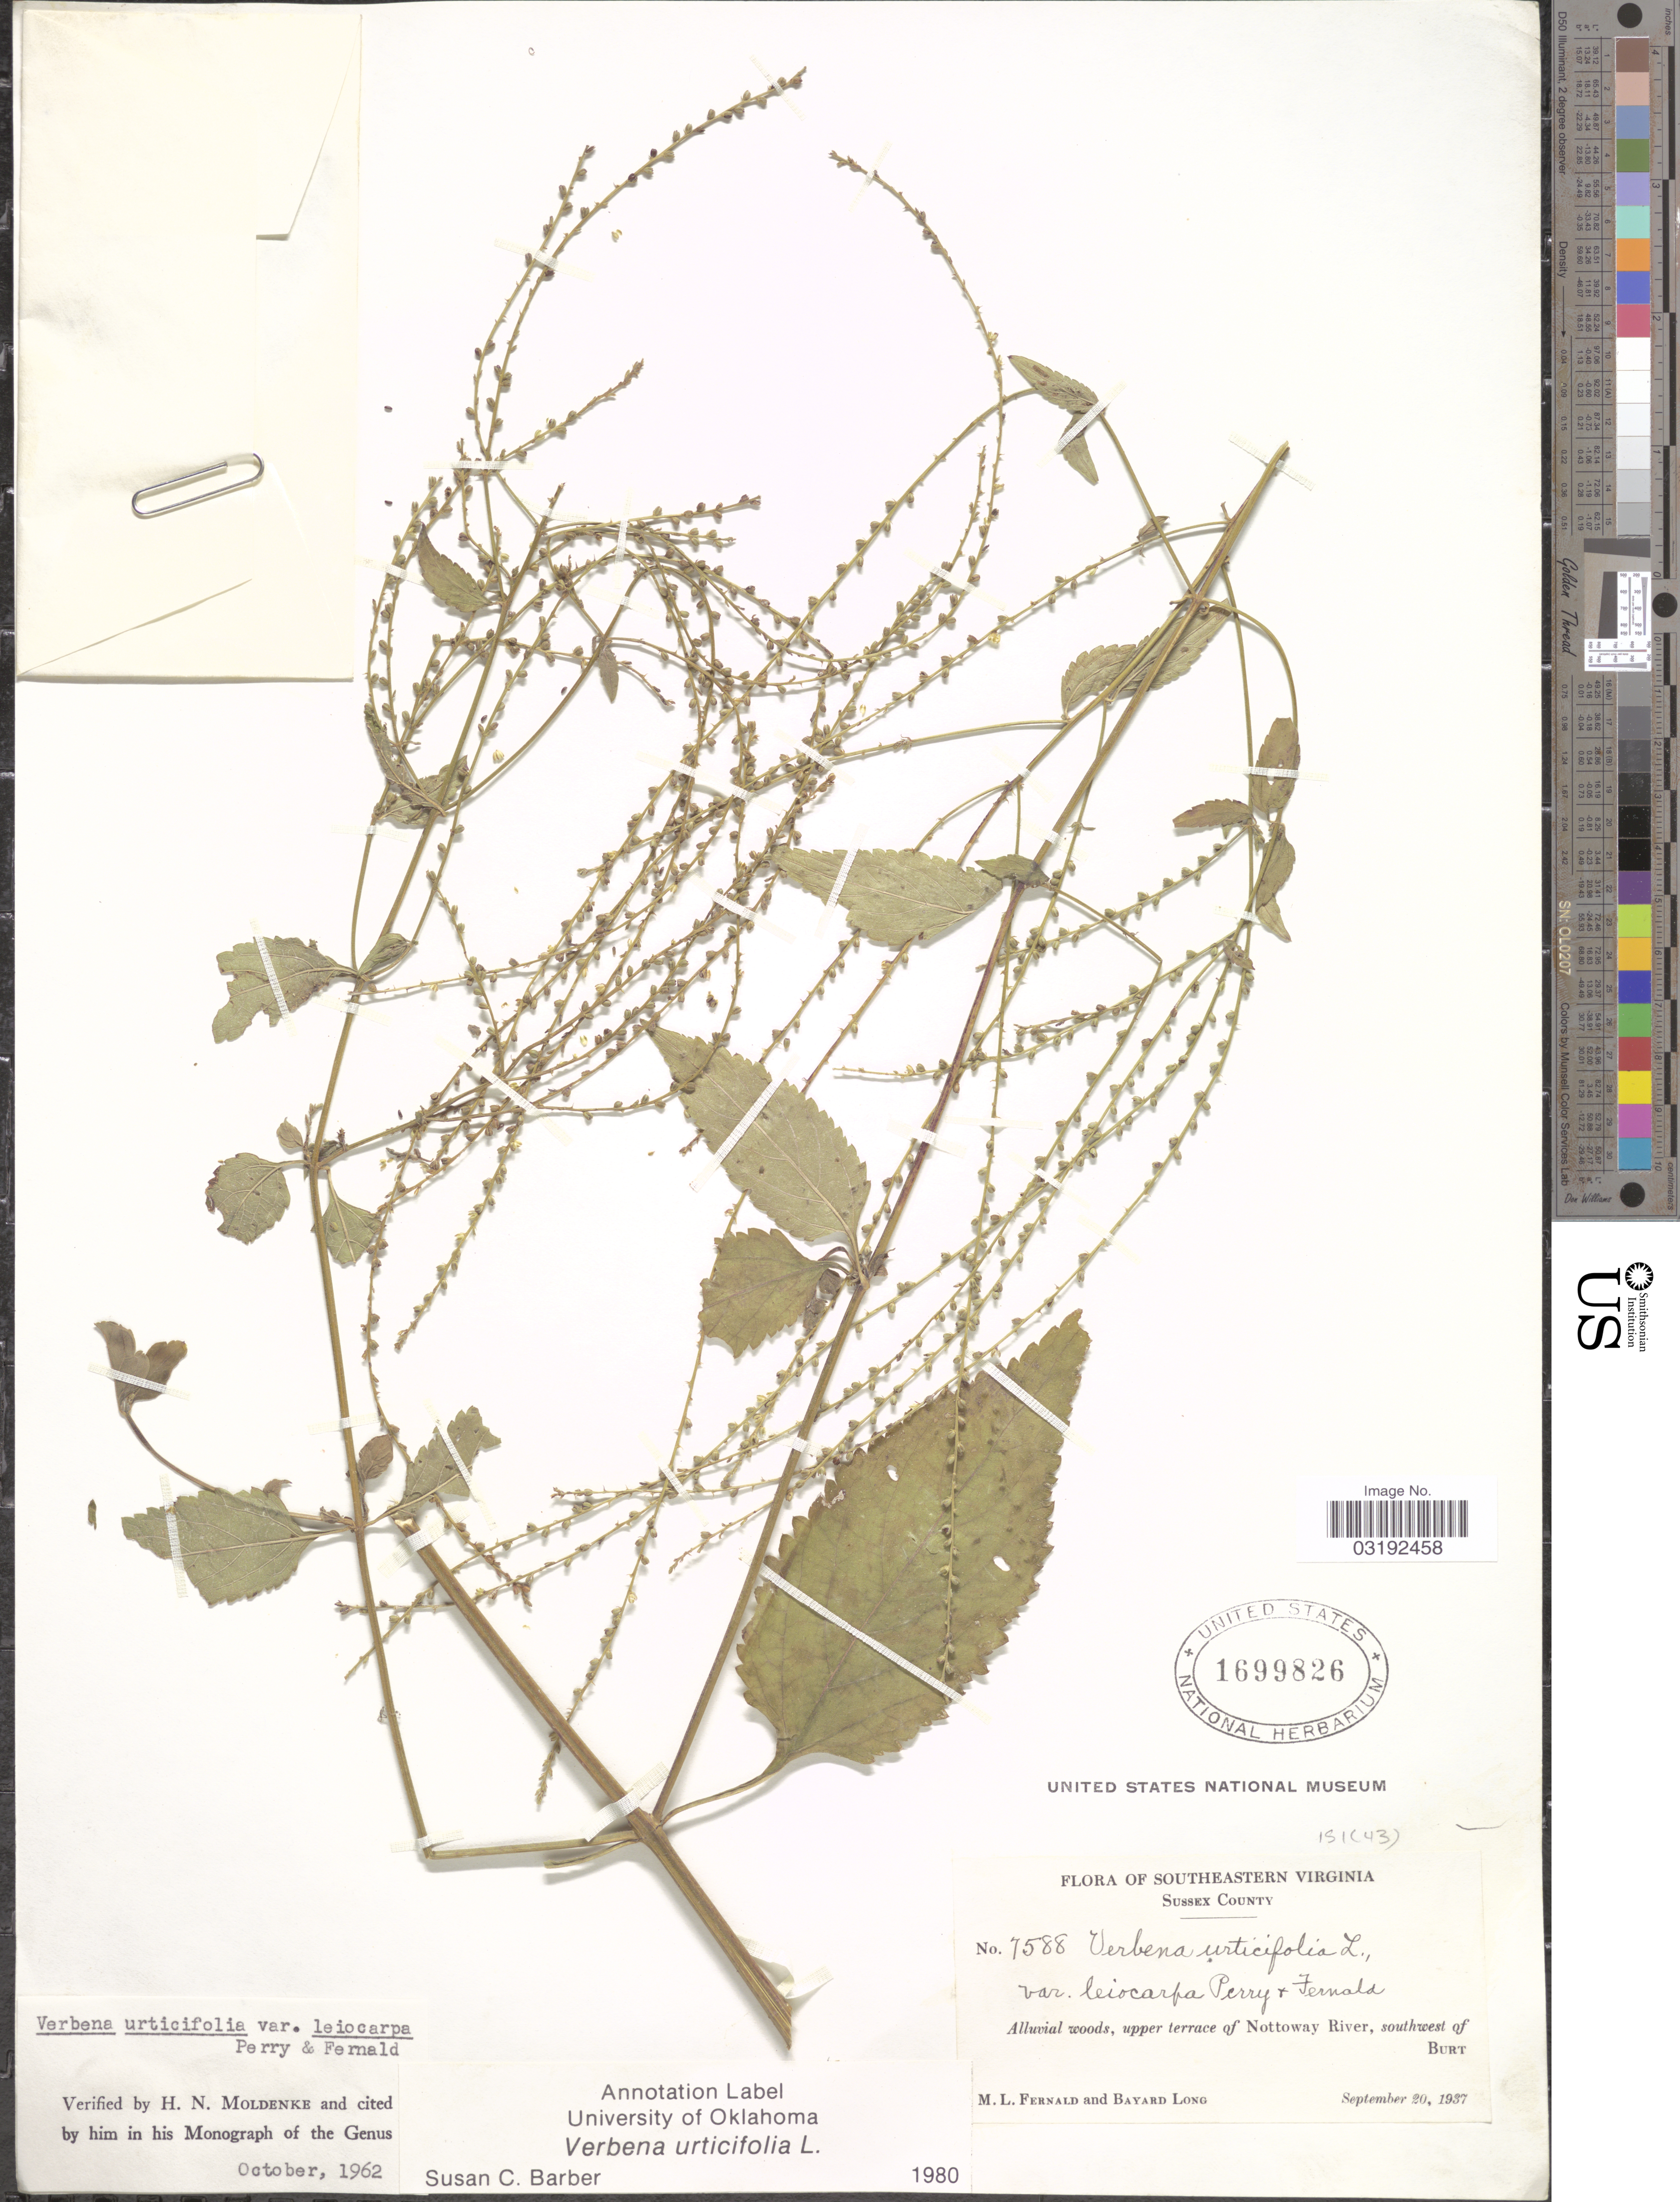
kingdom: Plantae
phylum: Tracheophyta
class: Magnoliopsida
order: Lamiales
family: Verbenaceae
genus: Verbena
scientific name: Verbena urticifolia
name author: L.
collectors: M. L. Fernald & B. Long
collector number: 7588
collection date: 1937-09-20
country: United States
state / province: Virginia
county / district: Sussex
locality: Southeastern Virginia, Sussex County, Alluvial woods, upper terrace of Nottoway River, southwest of Burt.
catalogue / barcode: US 1699826